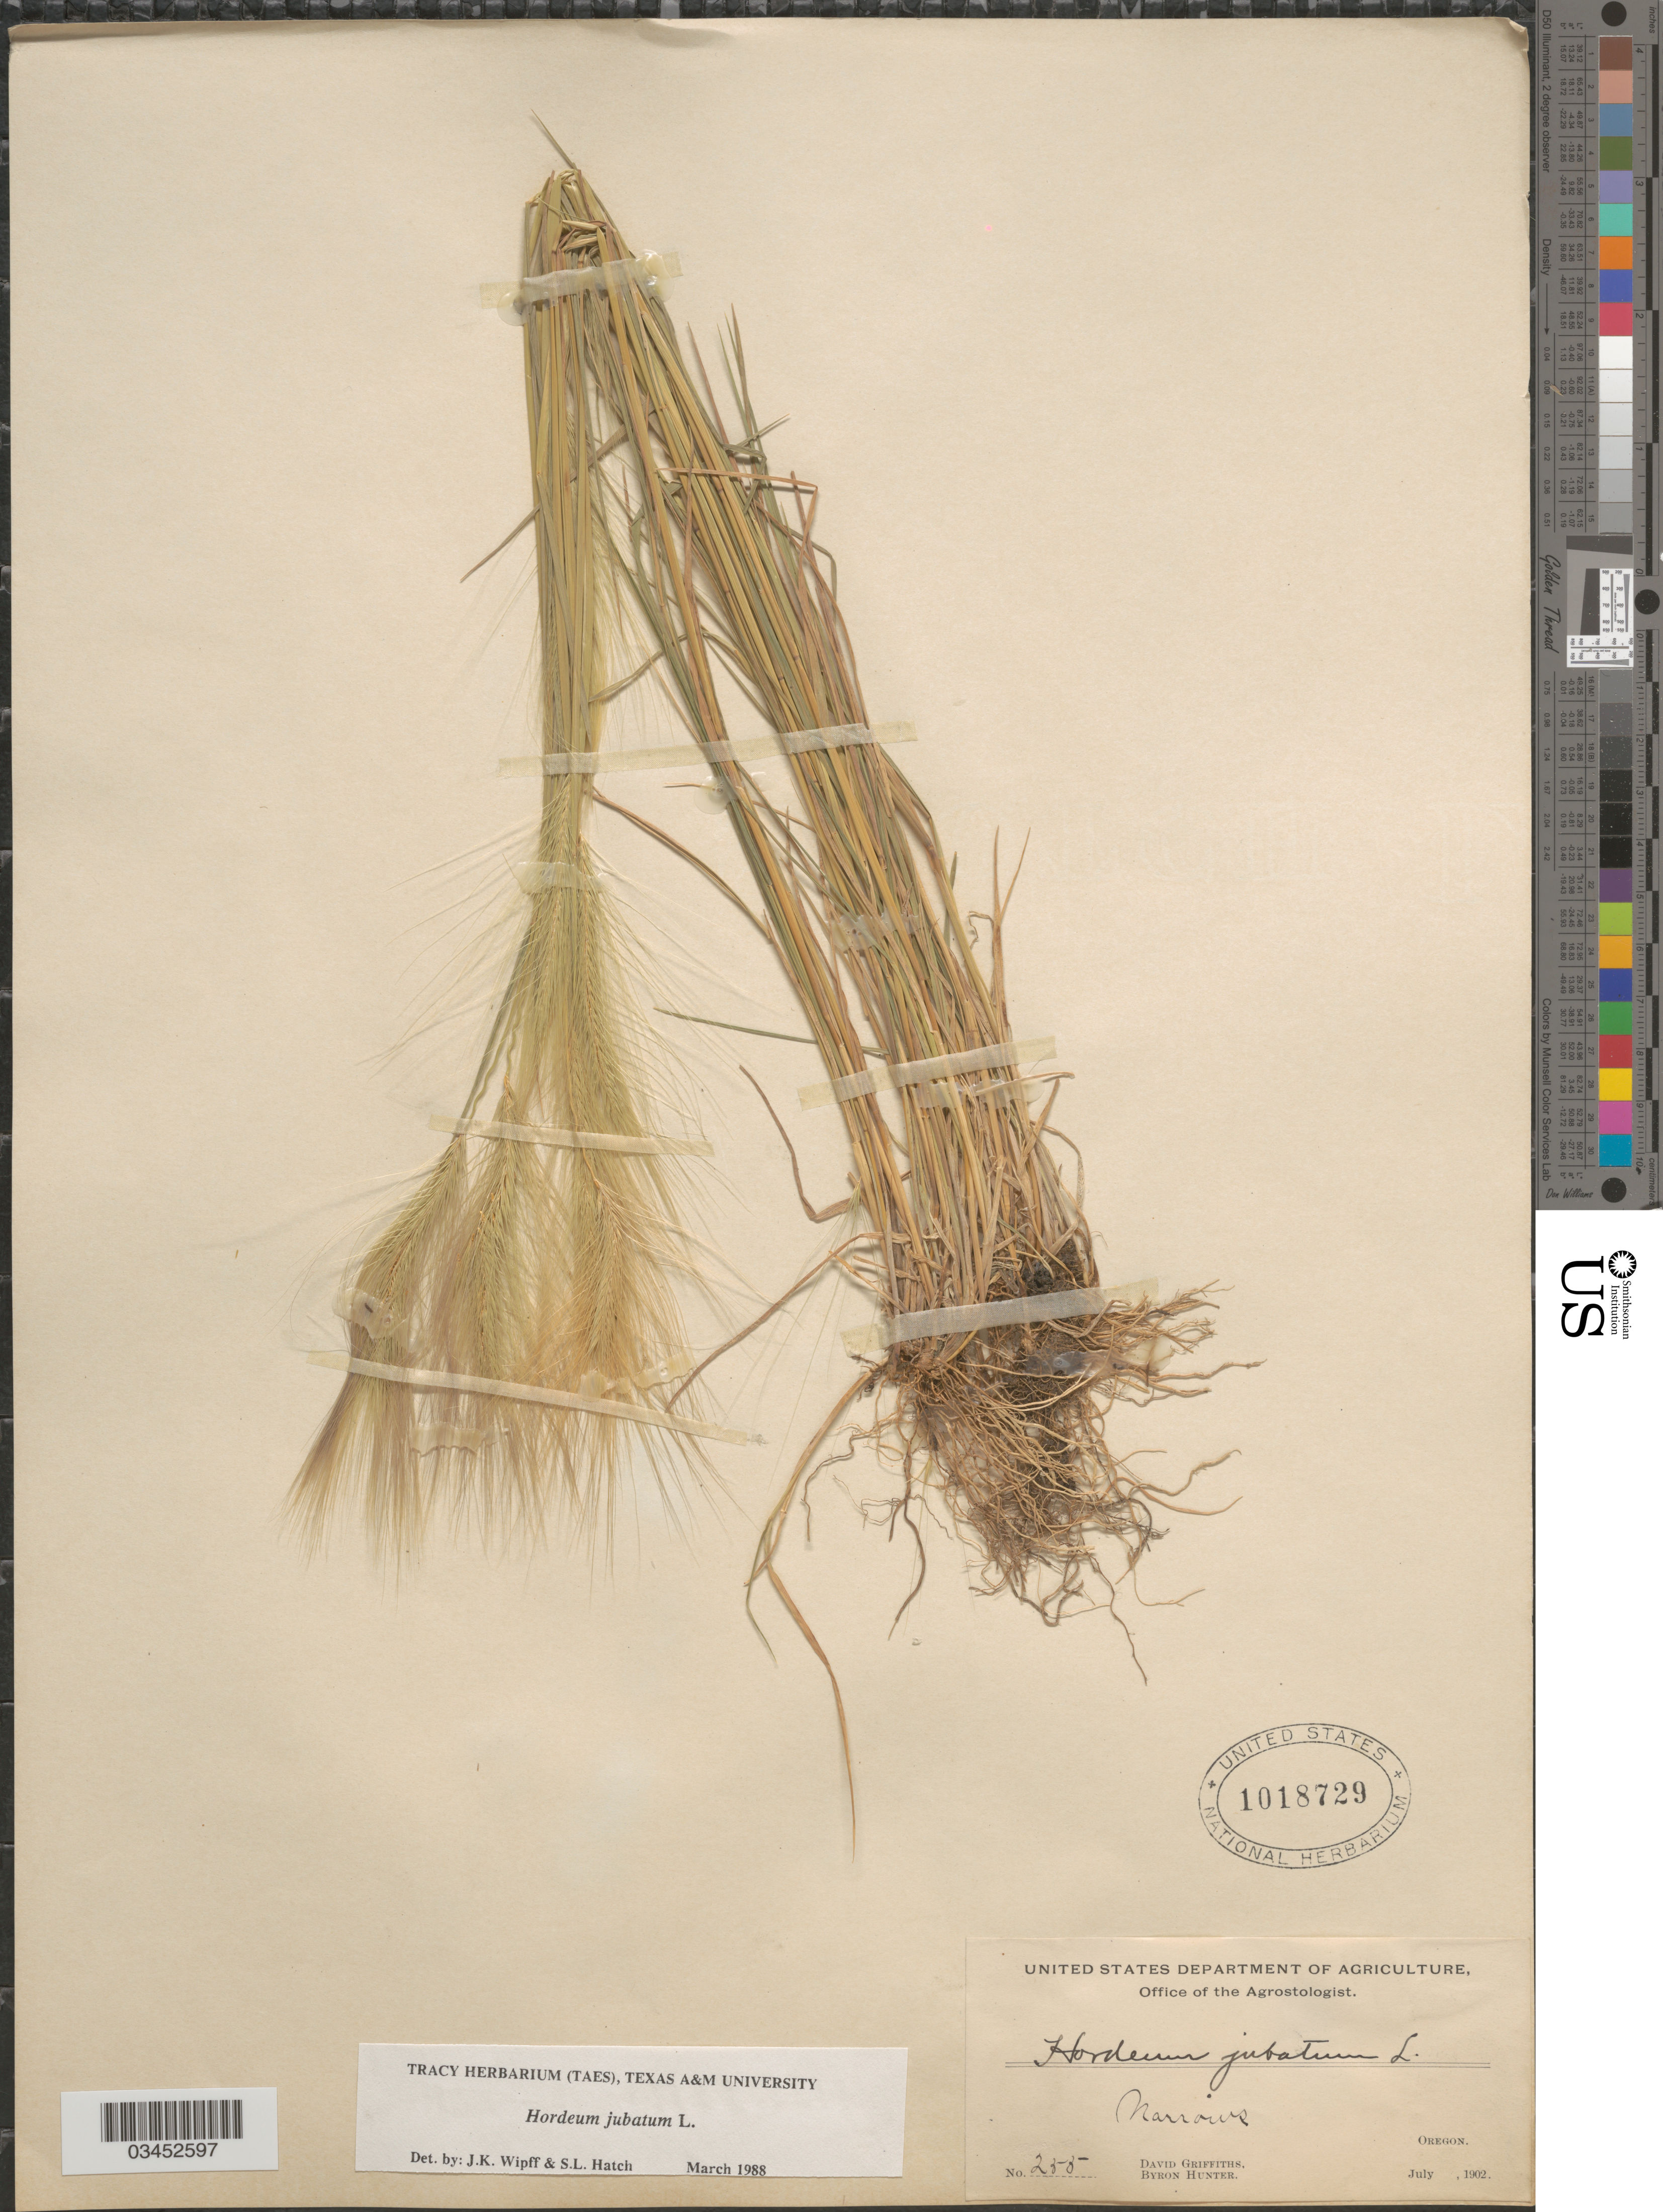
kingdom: Plantae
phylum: Tracheophyta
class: Liliopsida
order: Poales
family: Poaceae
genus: Hordeum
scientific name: Hordeum jubatum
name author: L.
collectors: D. Griffiths & B. Hunter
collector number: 255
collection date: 1902-07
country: United States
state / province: Oregon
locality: Narrows.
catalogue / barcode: US 1018729